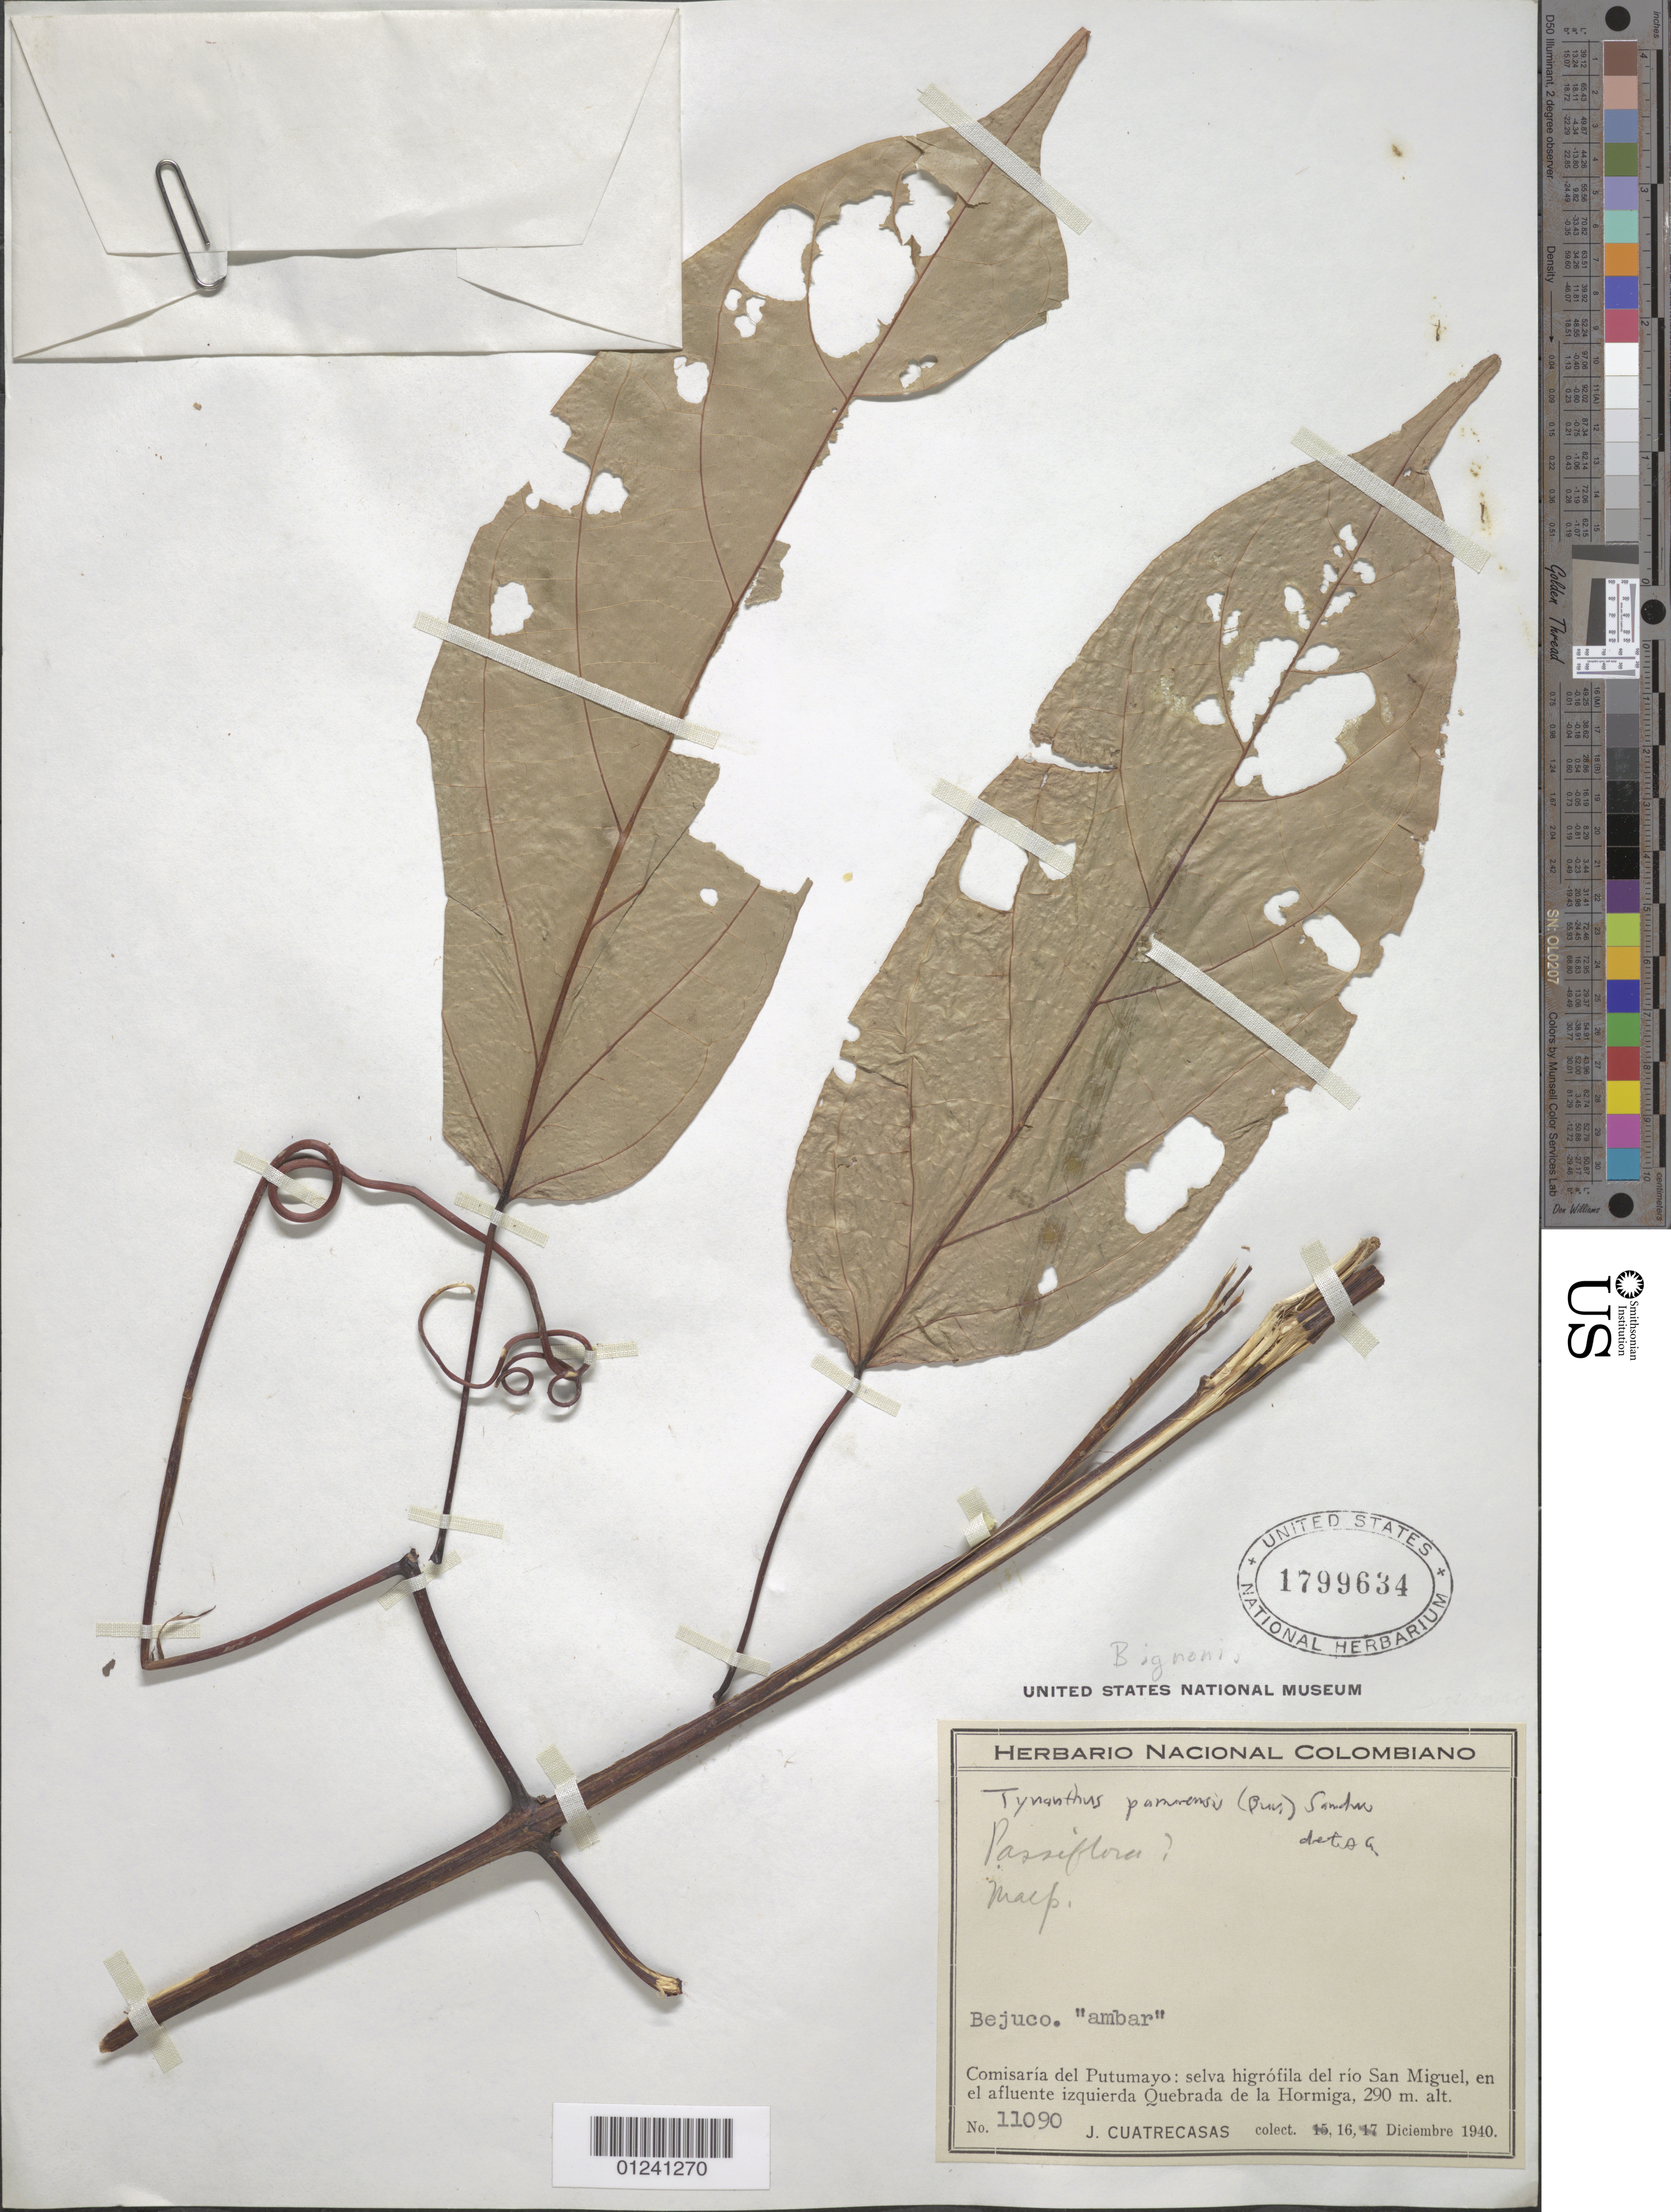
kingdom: Plantae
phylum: Tracheophyta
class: Magnoliopsida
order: Lamiales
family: Bignoniaceae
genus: Tynanthus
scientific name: Tynanthus panurensis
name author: (Bureau) Sandwith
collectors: J. Cuatrecasas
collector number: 11090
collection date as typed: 16 Dec 1940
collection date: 1940-12-16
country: Colombia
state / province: Putumayo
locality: Río San Miguel, en el afluente izquierda Quebrada de la Hormiga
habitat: Selva higrofila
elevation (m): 290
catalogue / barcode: US 1799634